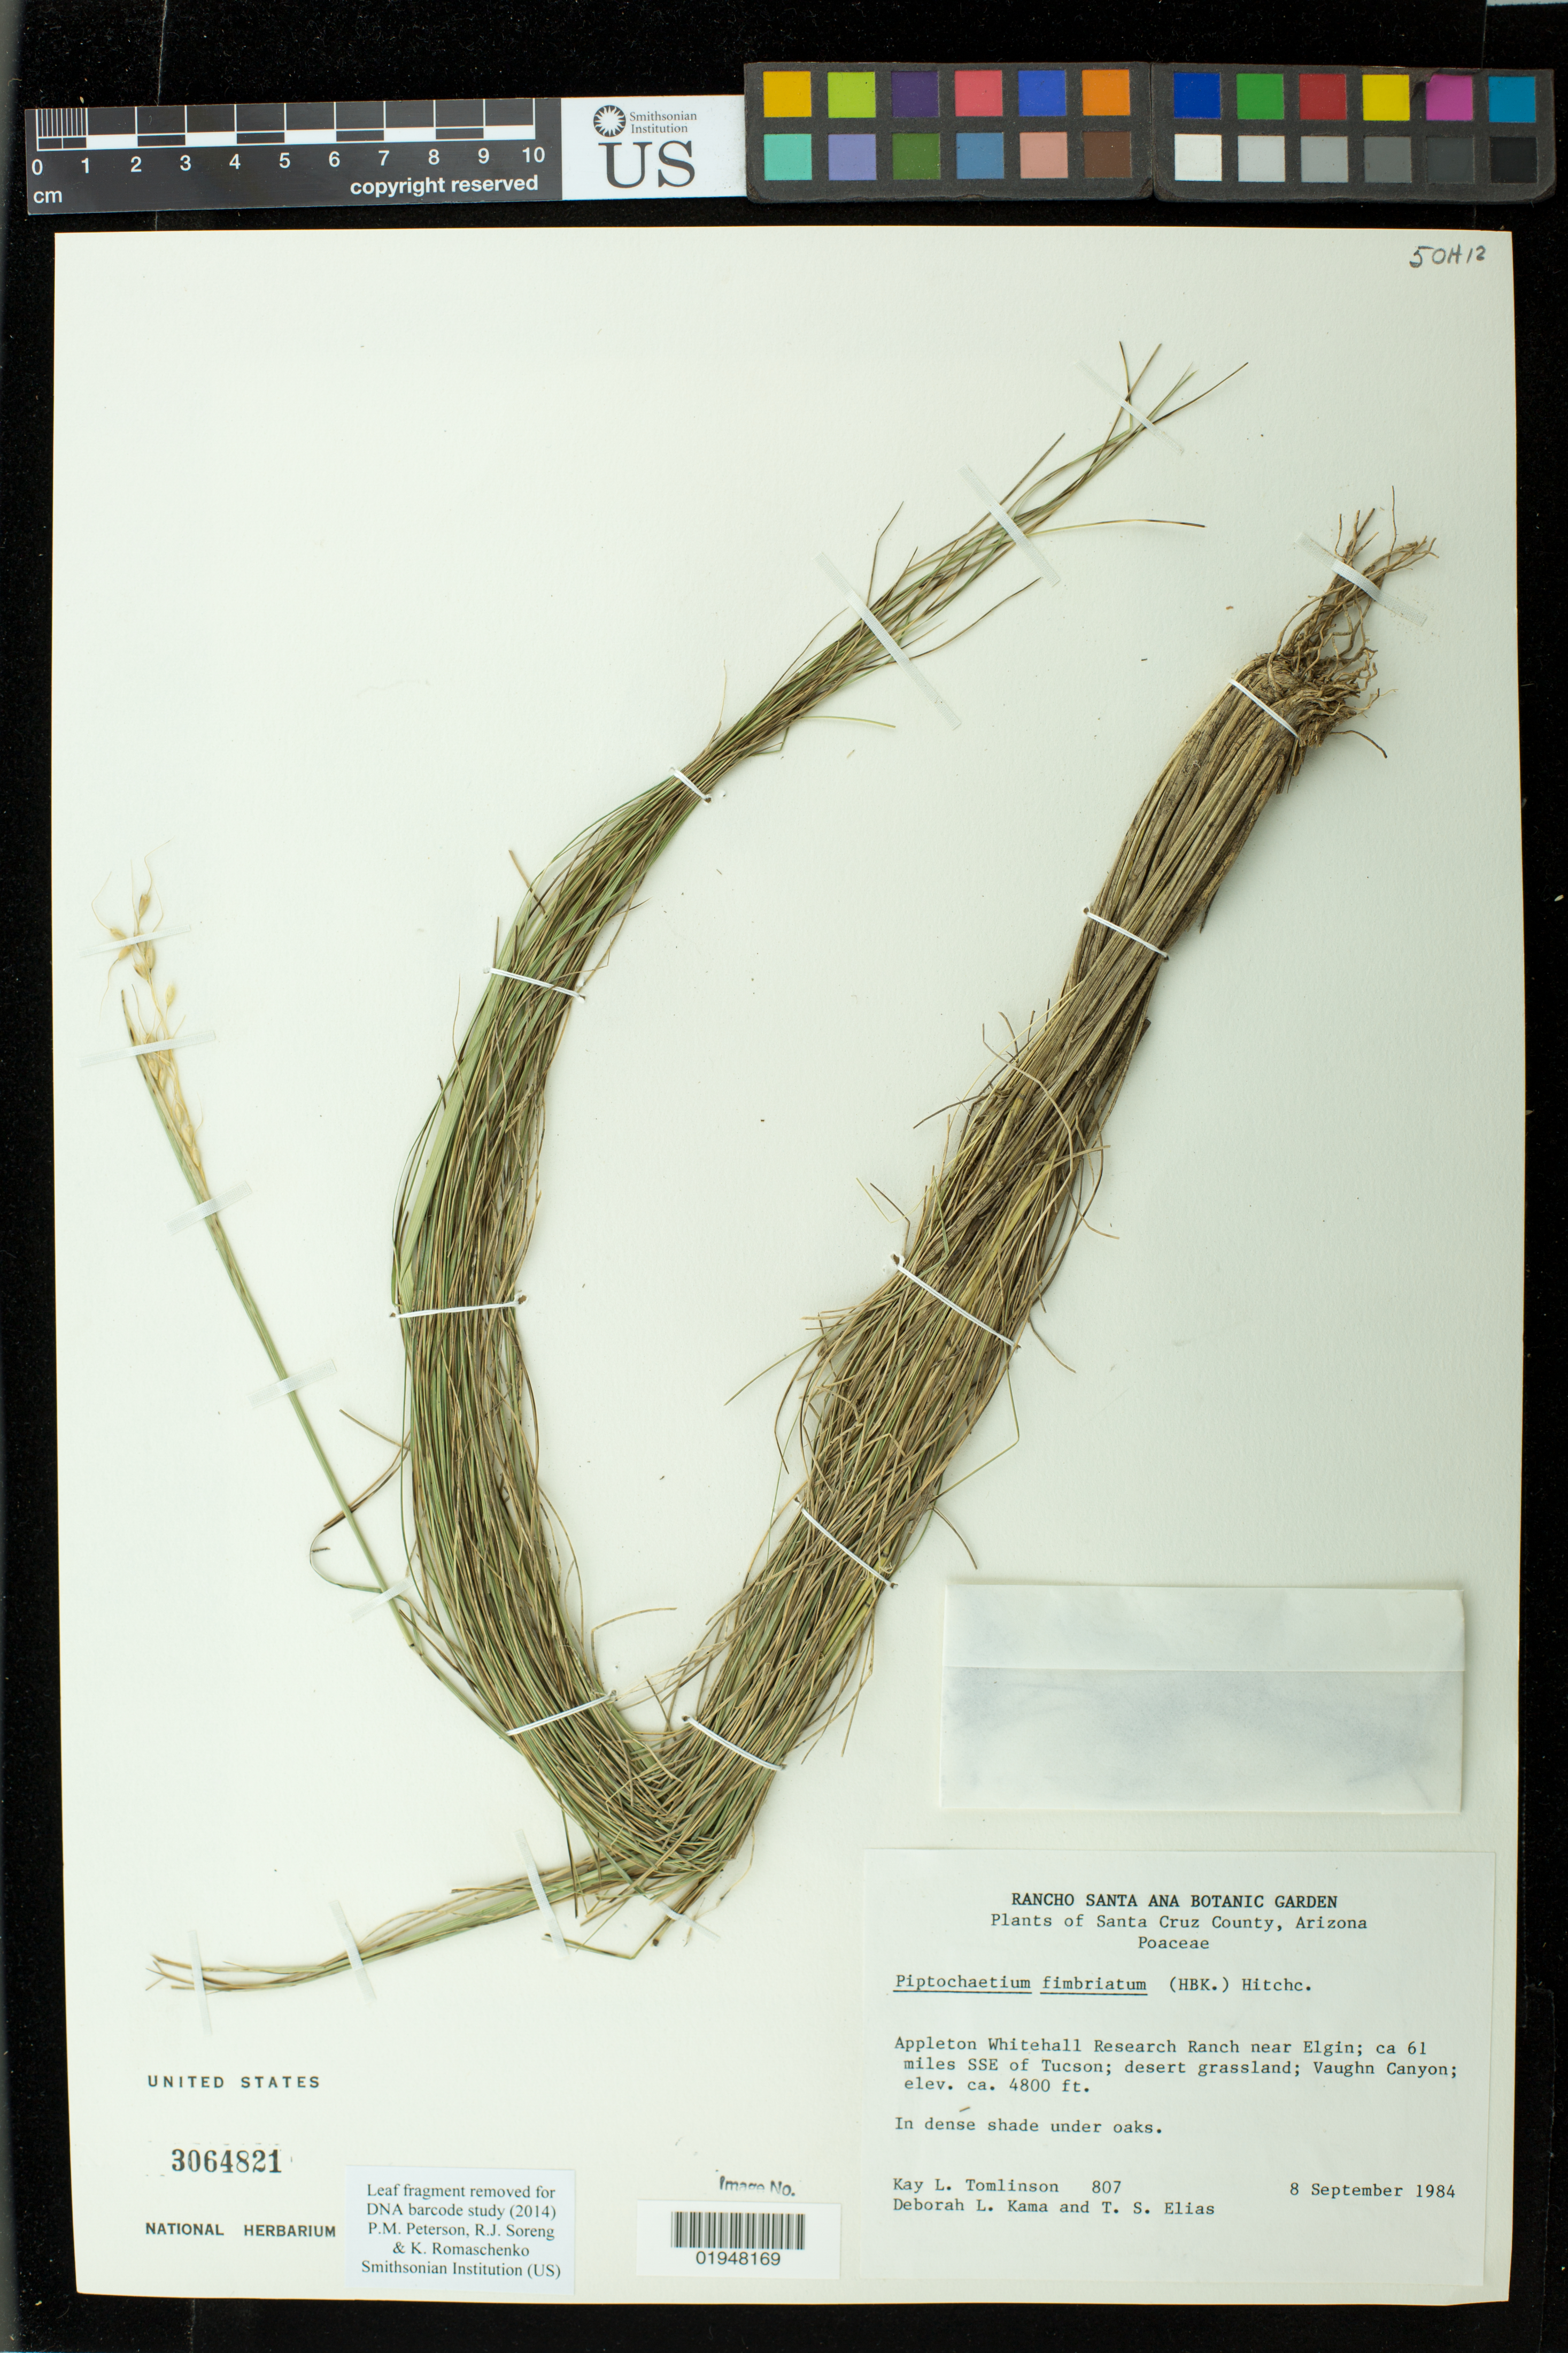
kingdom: Plantae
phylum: Tracheophyta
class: Liliopsida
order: Poales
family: Poaceae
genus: Piptochaetium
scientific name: Piptochaetium fimbriatum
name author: (Kunth) Hitchc.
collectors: K. Tomlinson, D. Kama & T. S. Elias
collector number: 807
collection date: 1984-09-08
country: United States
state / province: Arizona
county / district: Santa Cruz County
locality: Appleton Whitehall Research Ranch near Elgin; ca 61 miles SSE of Tucson, Vaughn Canyon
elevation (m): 1463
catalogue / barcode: US 3064821